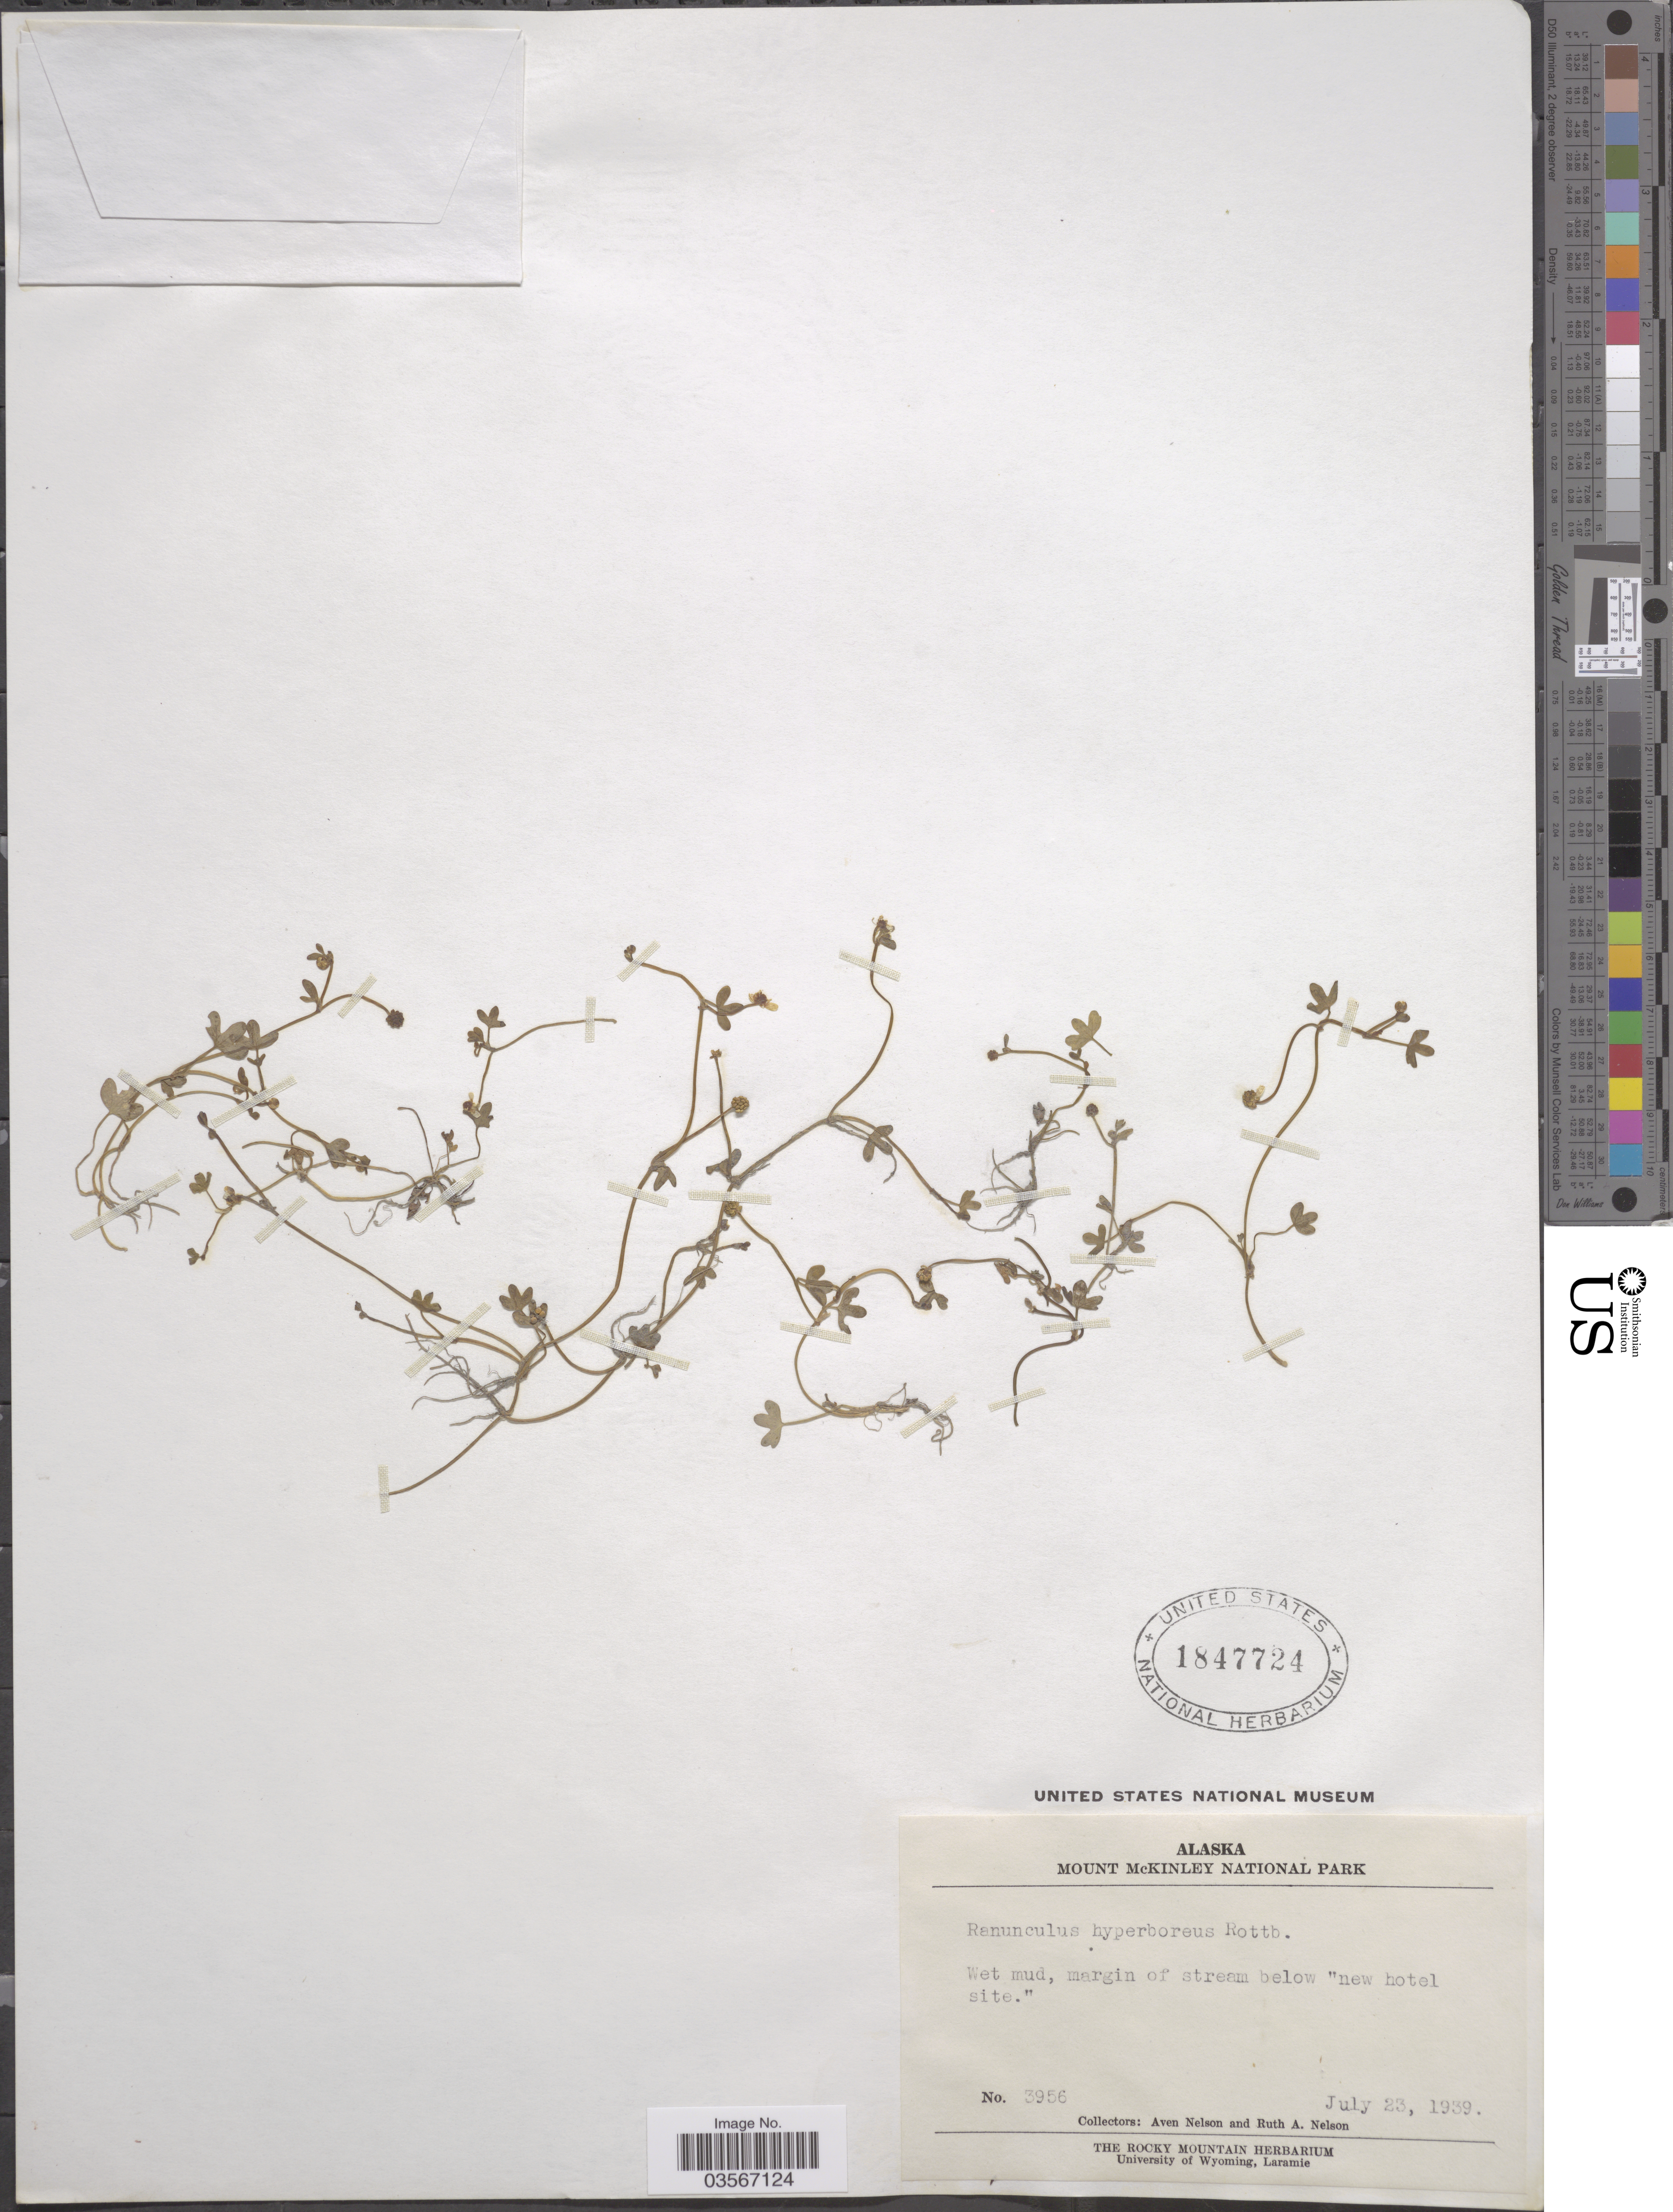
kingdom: Plantae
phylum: Tracheophyta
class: Magnoliopsida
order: Ranunculales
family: Ranunculaceae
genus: Ranunculus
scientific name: Ranunculus hyperboreus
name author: Rottb.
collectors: A. Nelson & R. A. Nelson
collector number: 3956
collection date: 1939-07-23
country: United States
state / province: Alaska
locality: Mount McKinley National Park. Wet mud, margin of stream below "new hotel site.".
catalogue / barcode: US 1847724